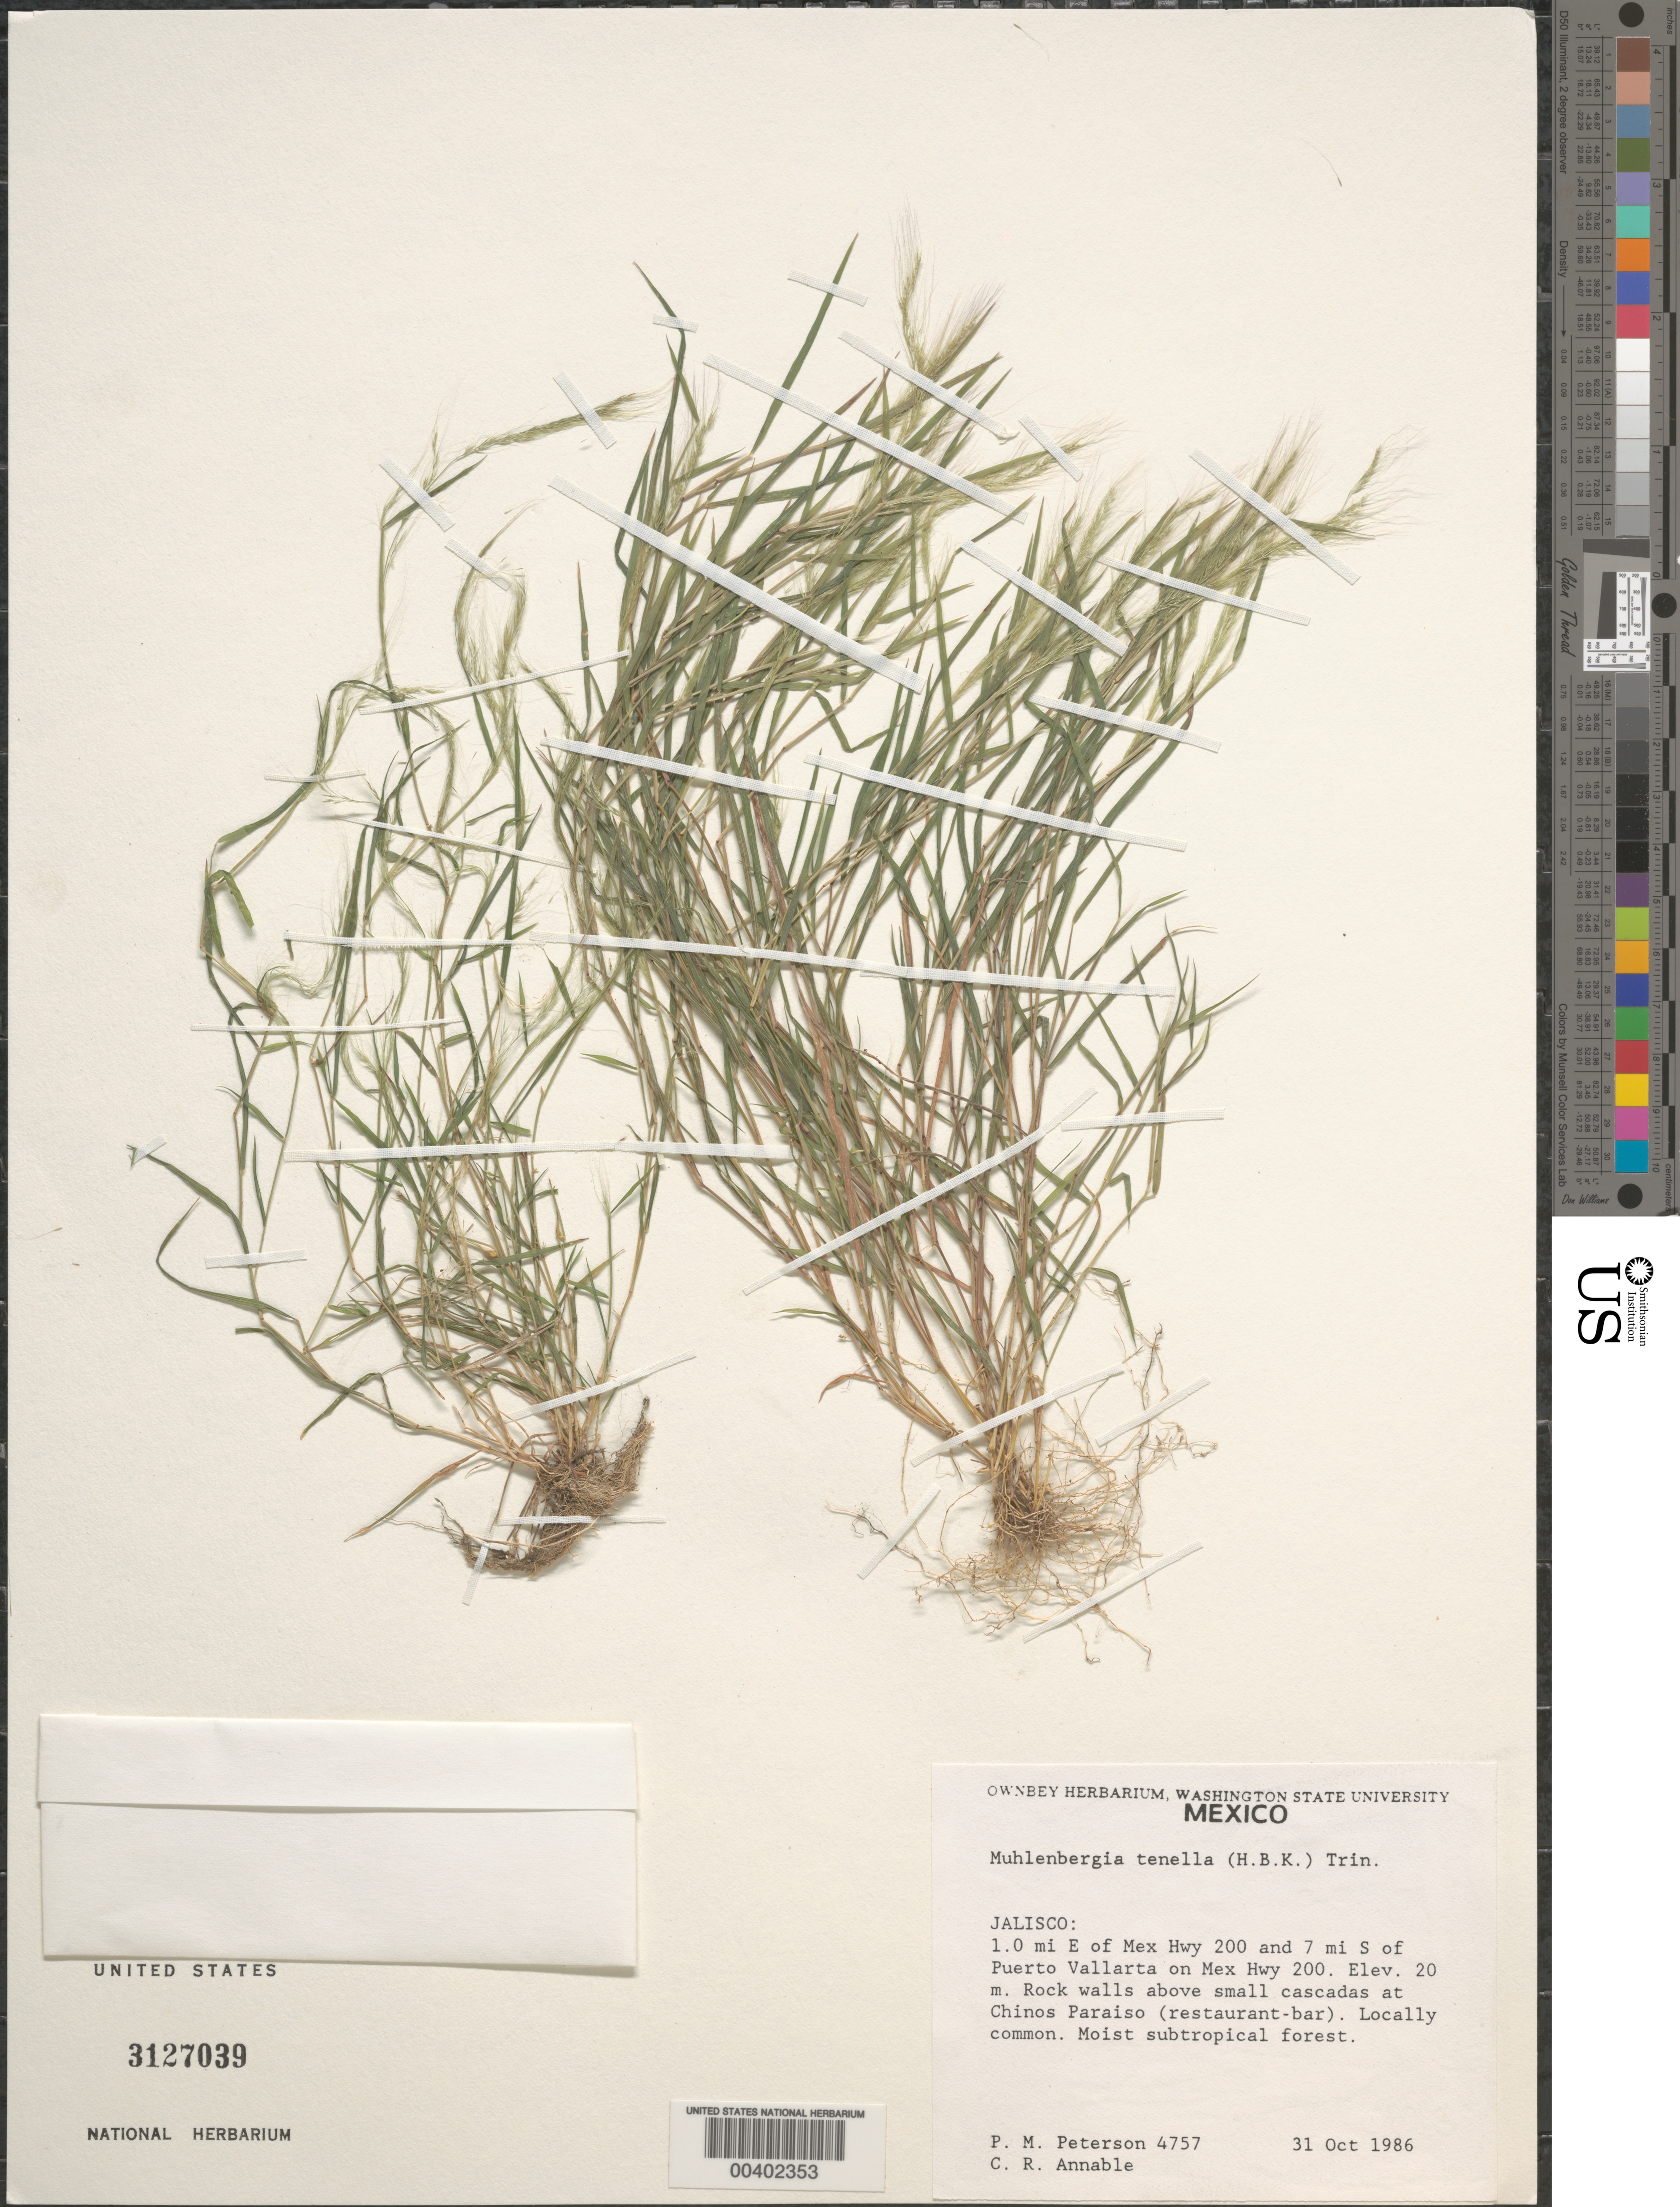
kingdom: Plantae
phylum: Tracheophyta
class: Liliopsida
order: Poales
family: Poaceae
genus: Muhlenbergia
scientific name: Muhlenbergia tenella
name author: (Kunth) Trin.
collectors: P. M. Peterson & C. R. Annable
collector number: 04757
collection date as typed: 31 Oct 1986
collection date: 1986-10-31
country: Mexico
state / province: Jalisco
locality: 1.0 miles E of Mex 200, 7 miles S of Puerto Vallarta on Mex 200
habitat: Rock walls above small cascadas at Chinos Paraiso (restaurant-bar). Associated with moist subtropical forest.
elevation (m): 20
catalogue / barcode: US 3127039